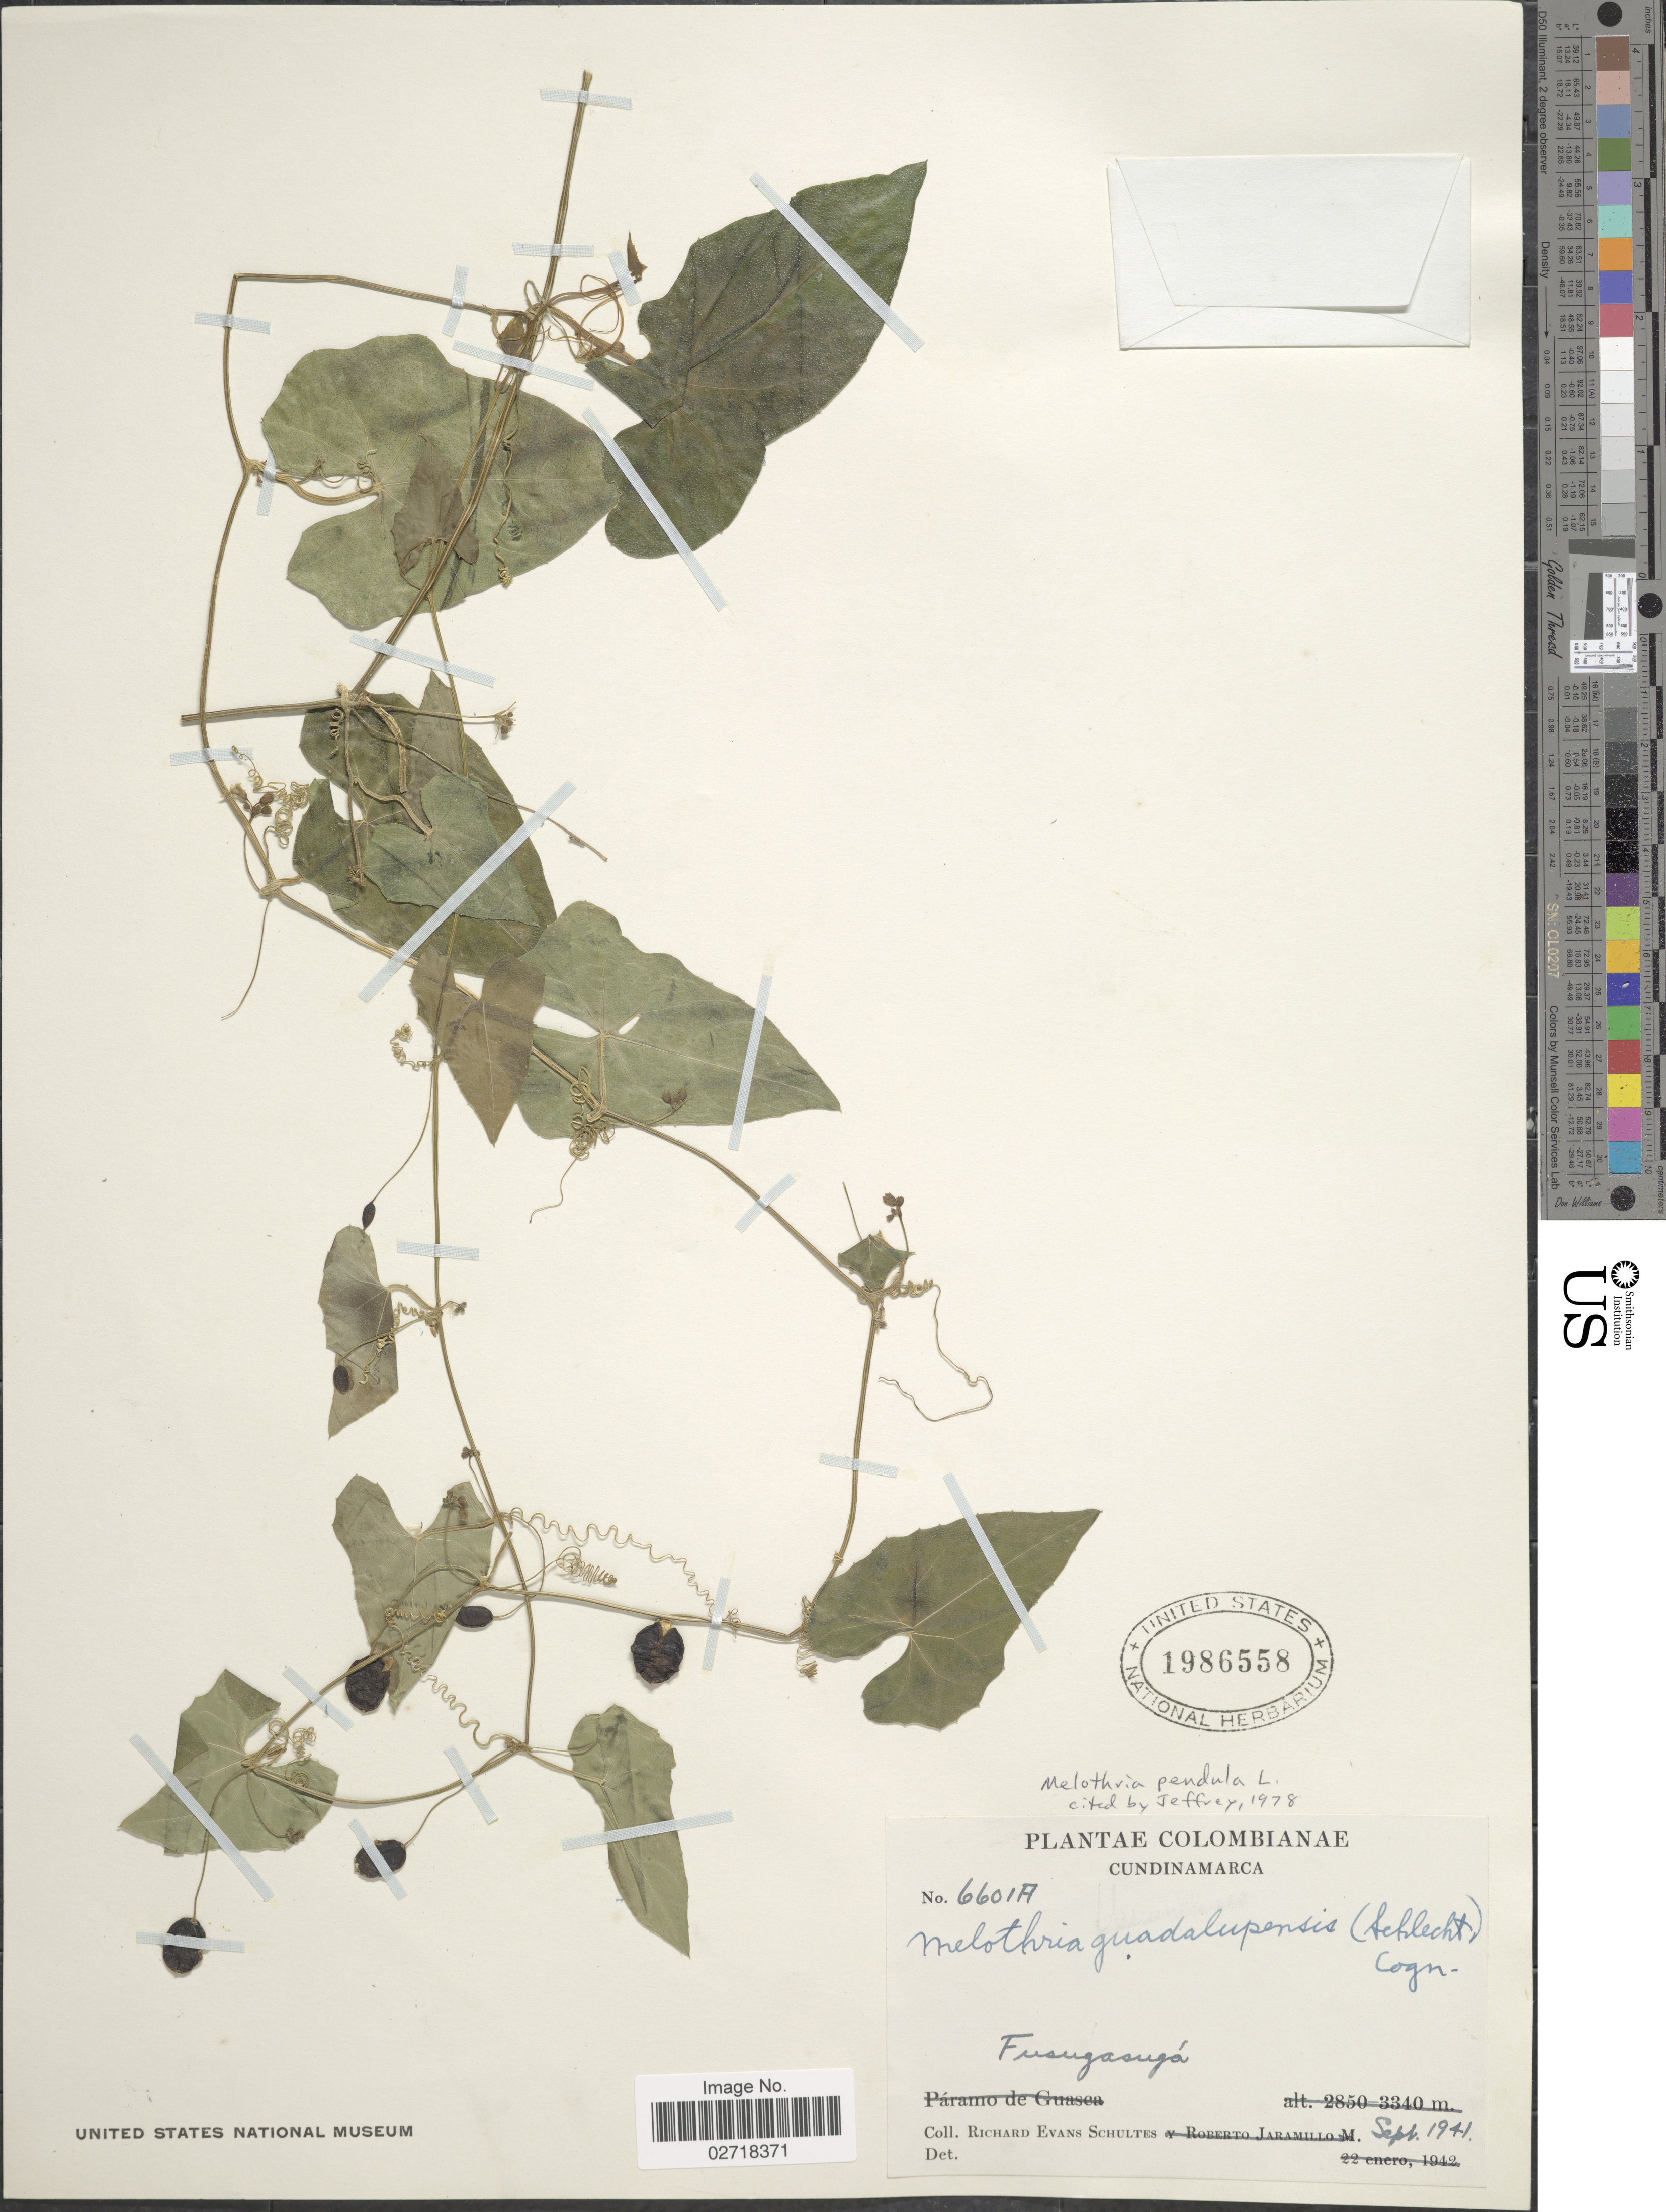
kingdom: Plantae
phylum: Tracheophyta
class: Magnoliopsida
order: Cucurbitales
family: Cucurbitaceae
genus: Melothria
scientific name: Melothria pendula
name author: L.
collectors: R. E. Schultes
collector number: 6601A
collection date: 1941-09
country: Colombia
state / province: Cundinamarca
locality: Fusagasugá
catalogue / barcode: US 1986558